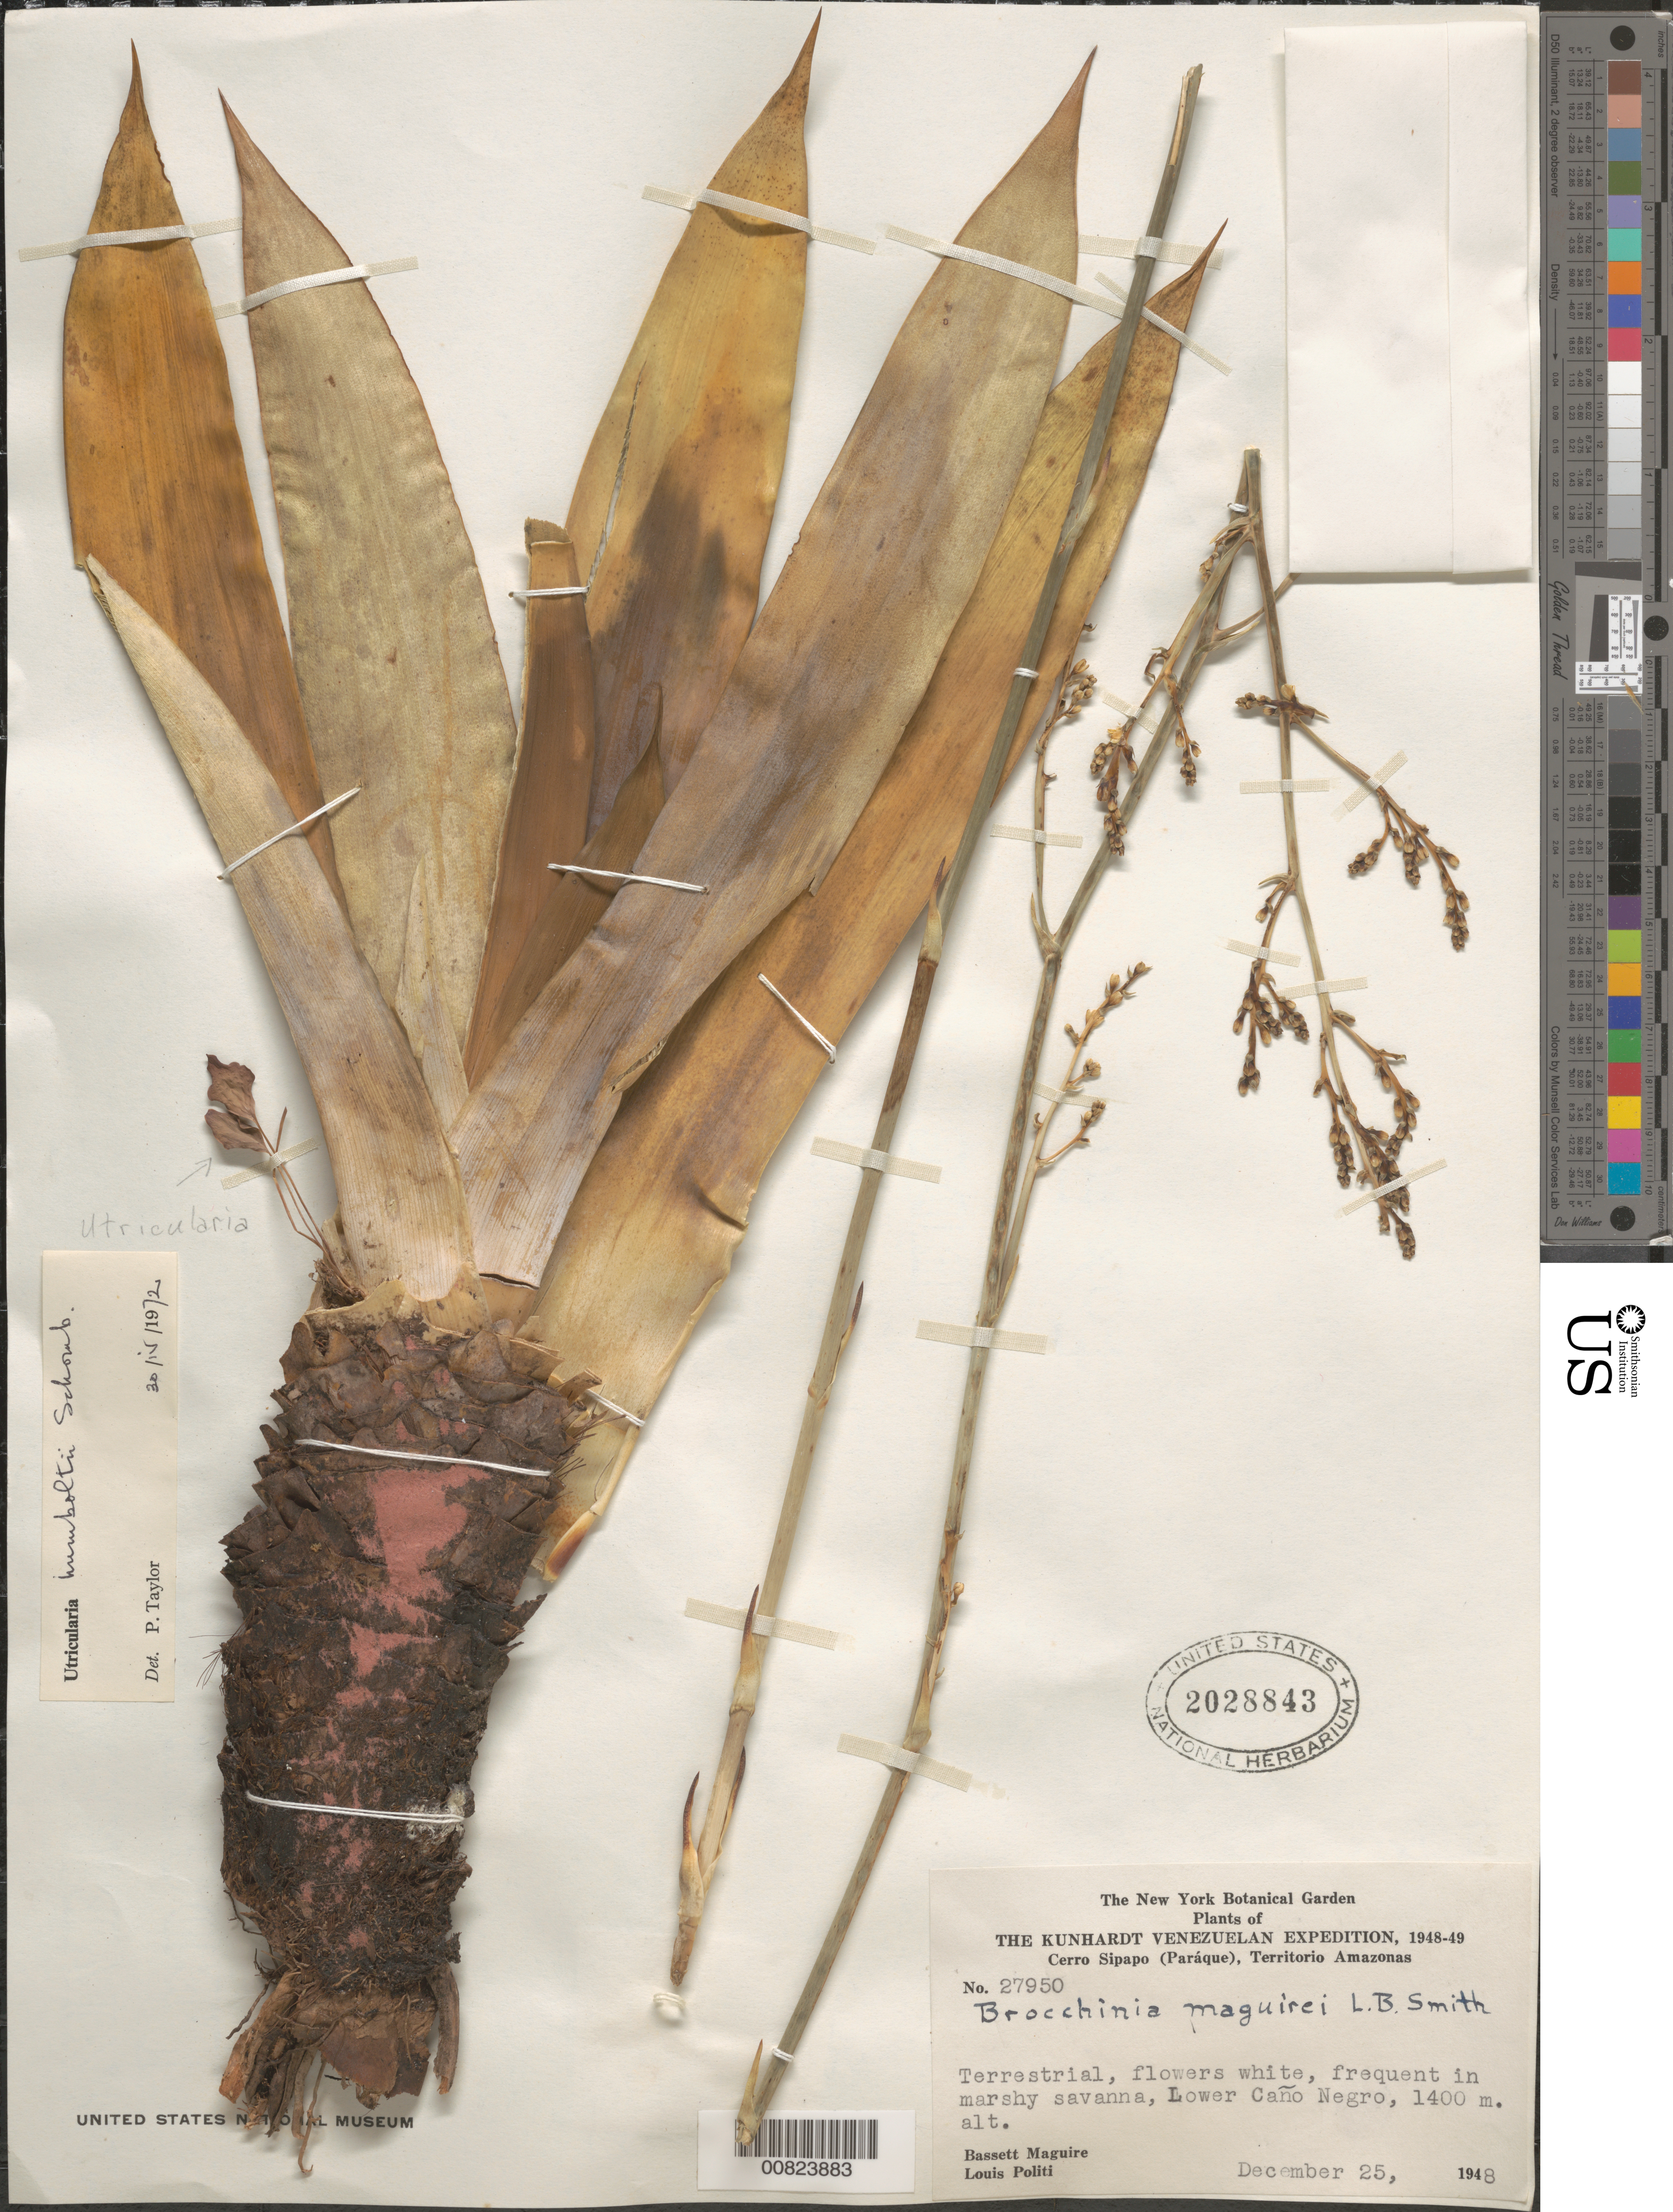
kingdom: Plantae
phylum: Tracheophyta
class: Liliopsida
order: Poales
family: Bromeliaceae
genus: Brocchinia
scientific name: Brocchinia maguirei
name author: L.B. Sm.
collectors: B. Maguire & L. Politi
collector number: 27950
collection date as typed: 25-Dec-48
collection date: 1948-12-25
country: Venezuela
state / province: Amazonas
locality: Cerro Sipapo (Paráque), Caño Negro, Lower Caño Negro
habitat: Marshy savanna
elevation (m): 1400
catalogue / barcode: US 2028843